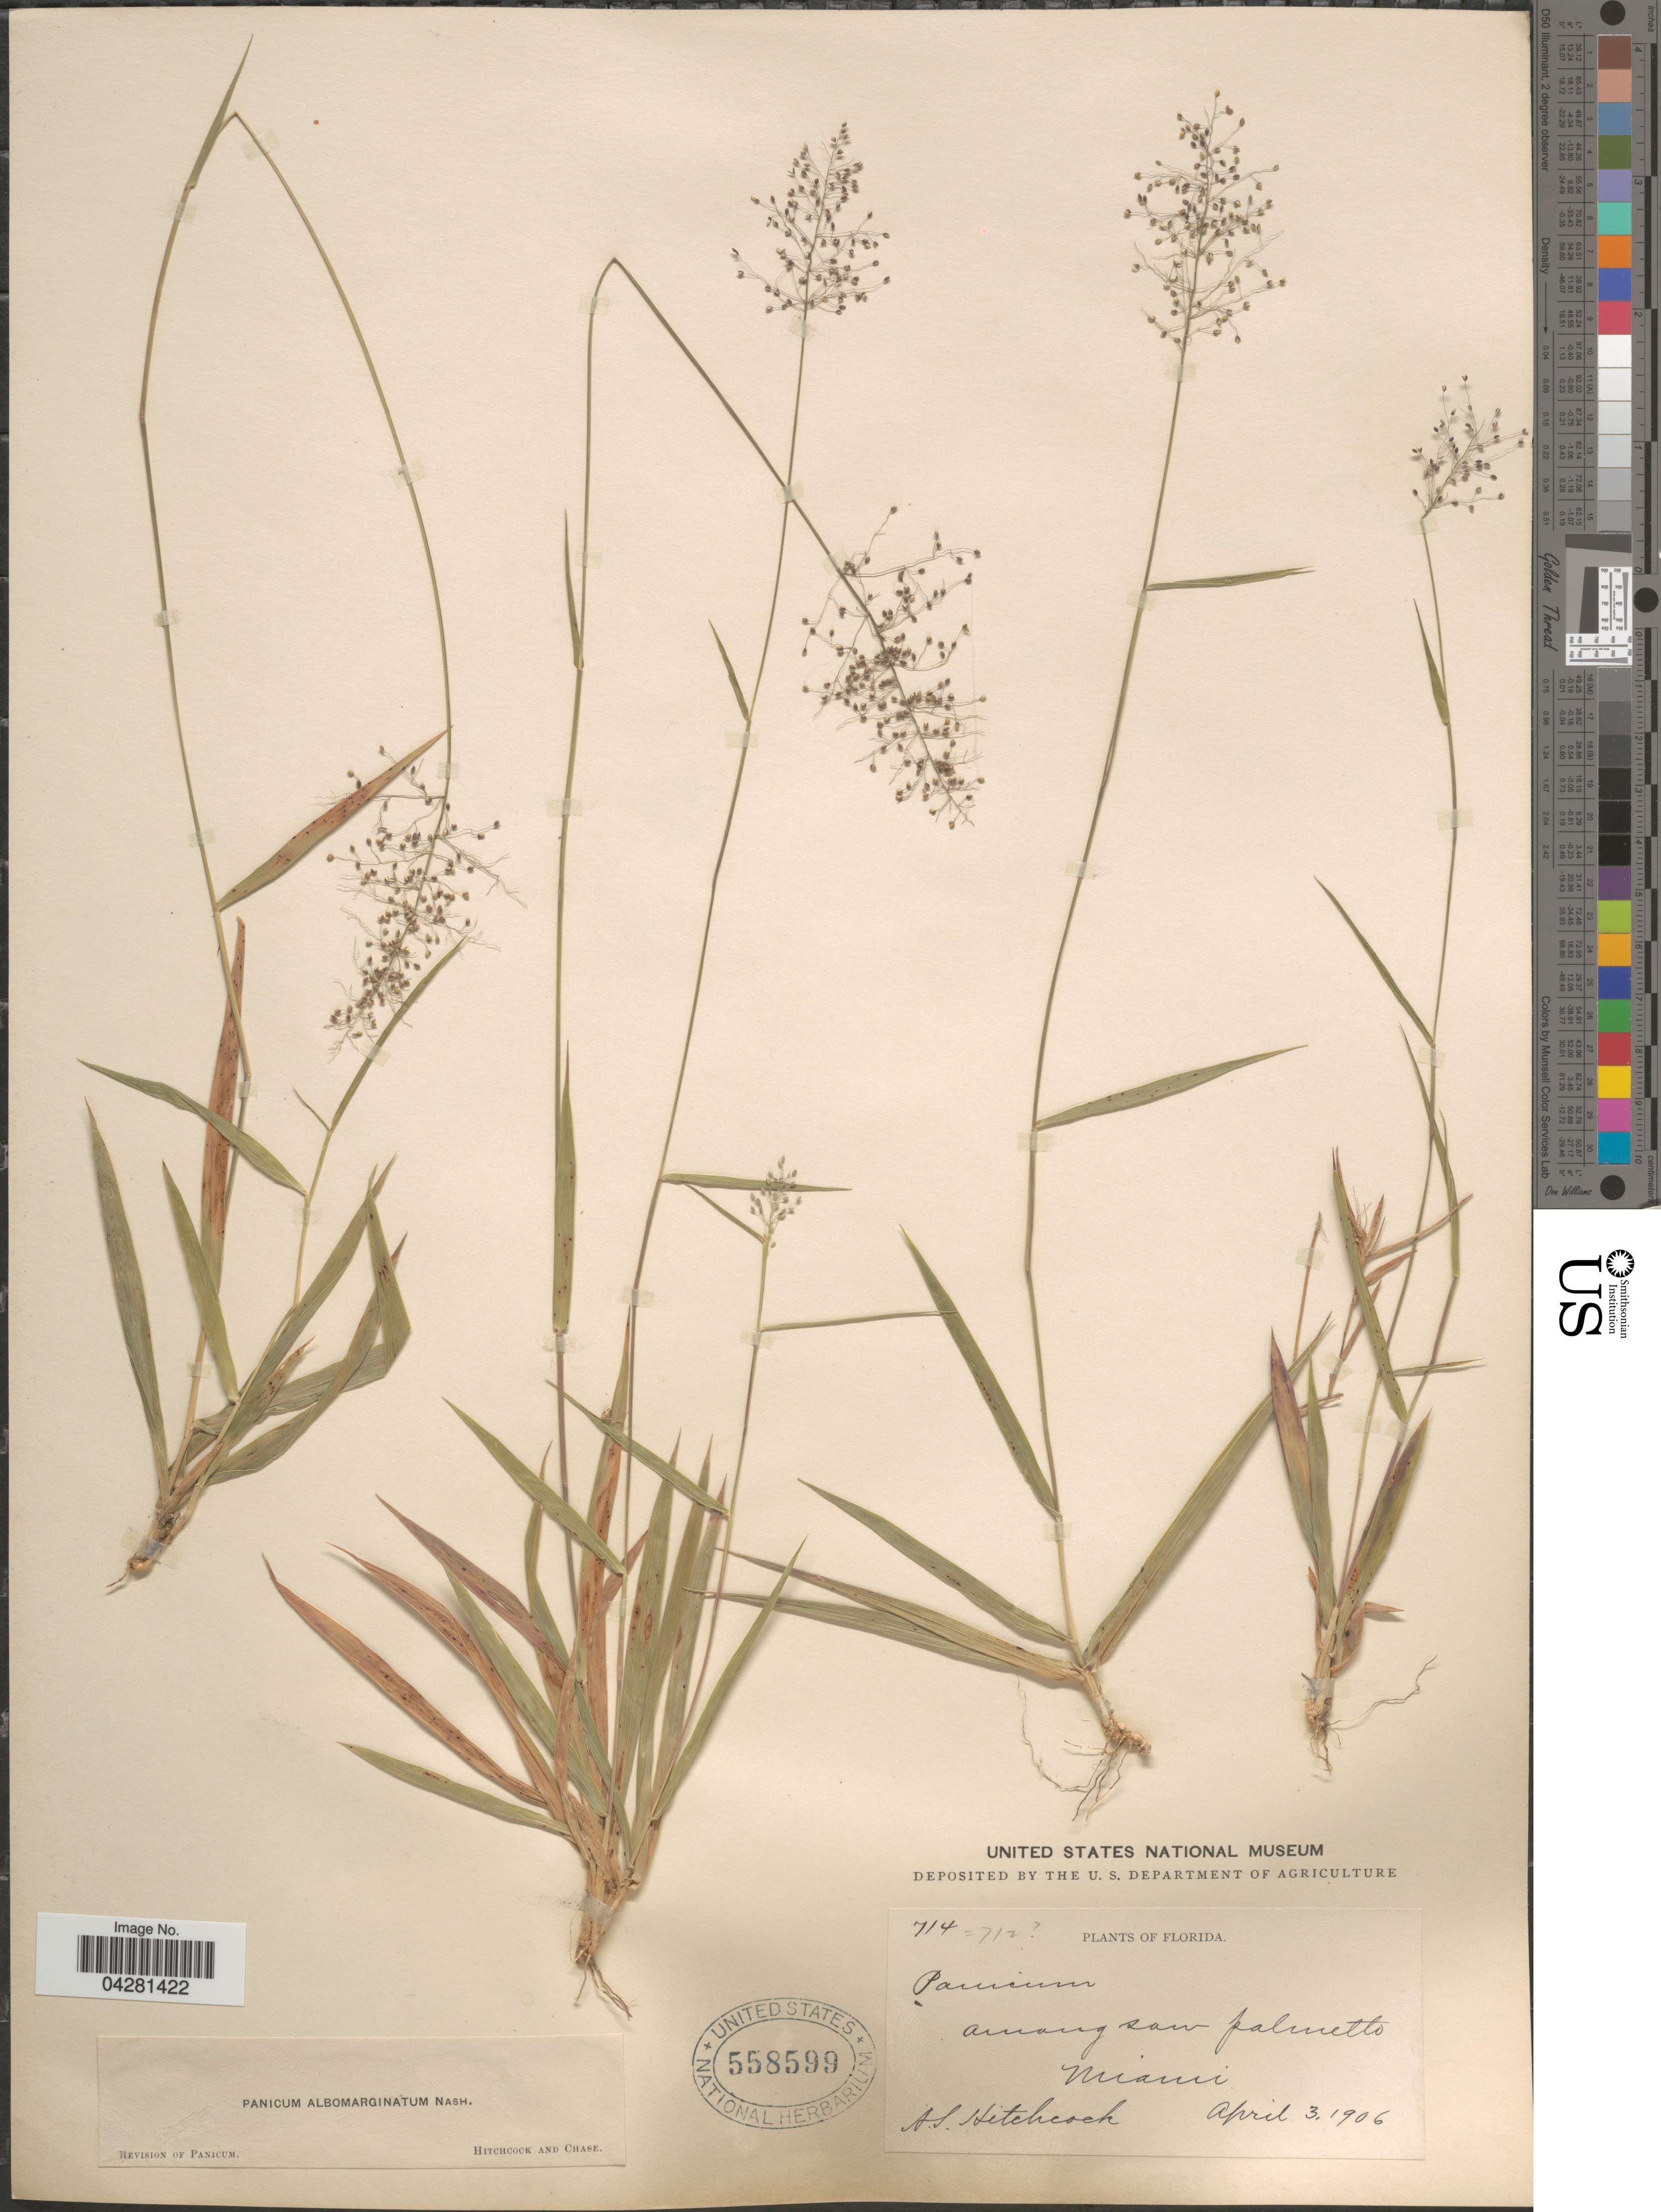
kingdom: Plantae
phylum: Tracheophyta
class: Liliopsida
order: Poales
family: Poaceae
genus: Dichanthelium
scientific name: Dichanthelium dichotomum var. unciphyllum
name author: (Trin.) Davidse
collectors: A. S. Hitchcock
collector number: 714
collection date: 1906-04-03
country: United States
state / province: Florida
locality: Among saw palmetto. Miami.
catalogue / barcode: US 558599